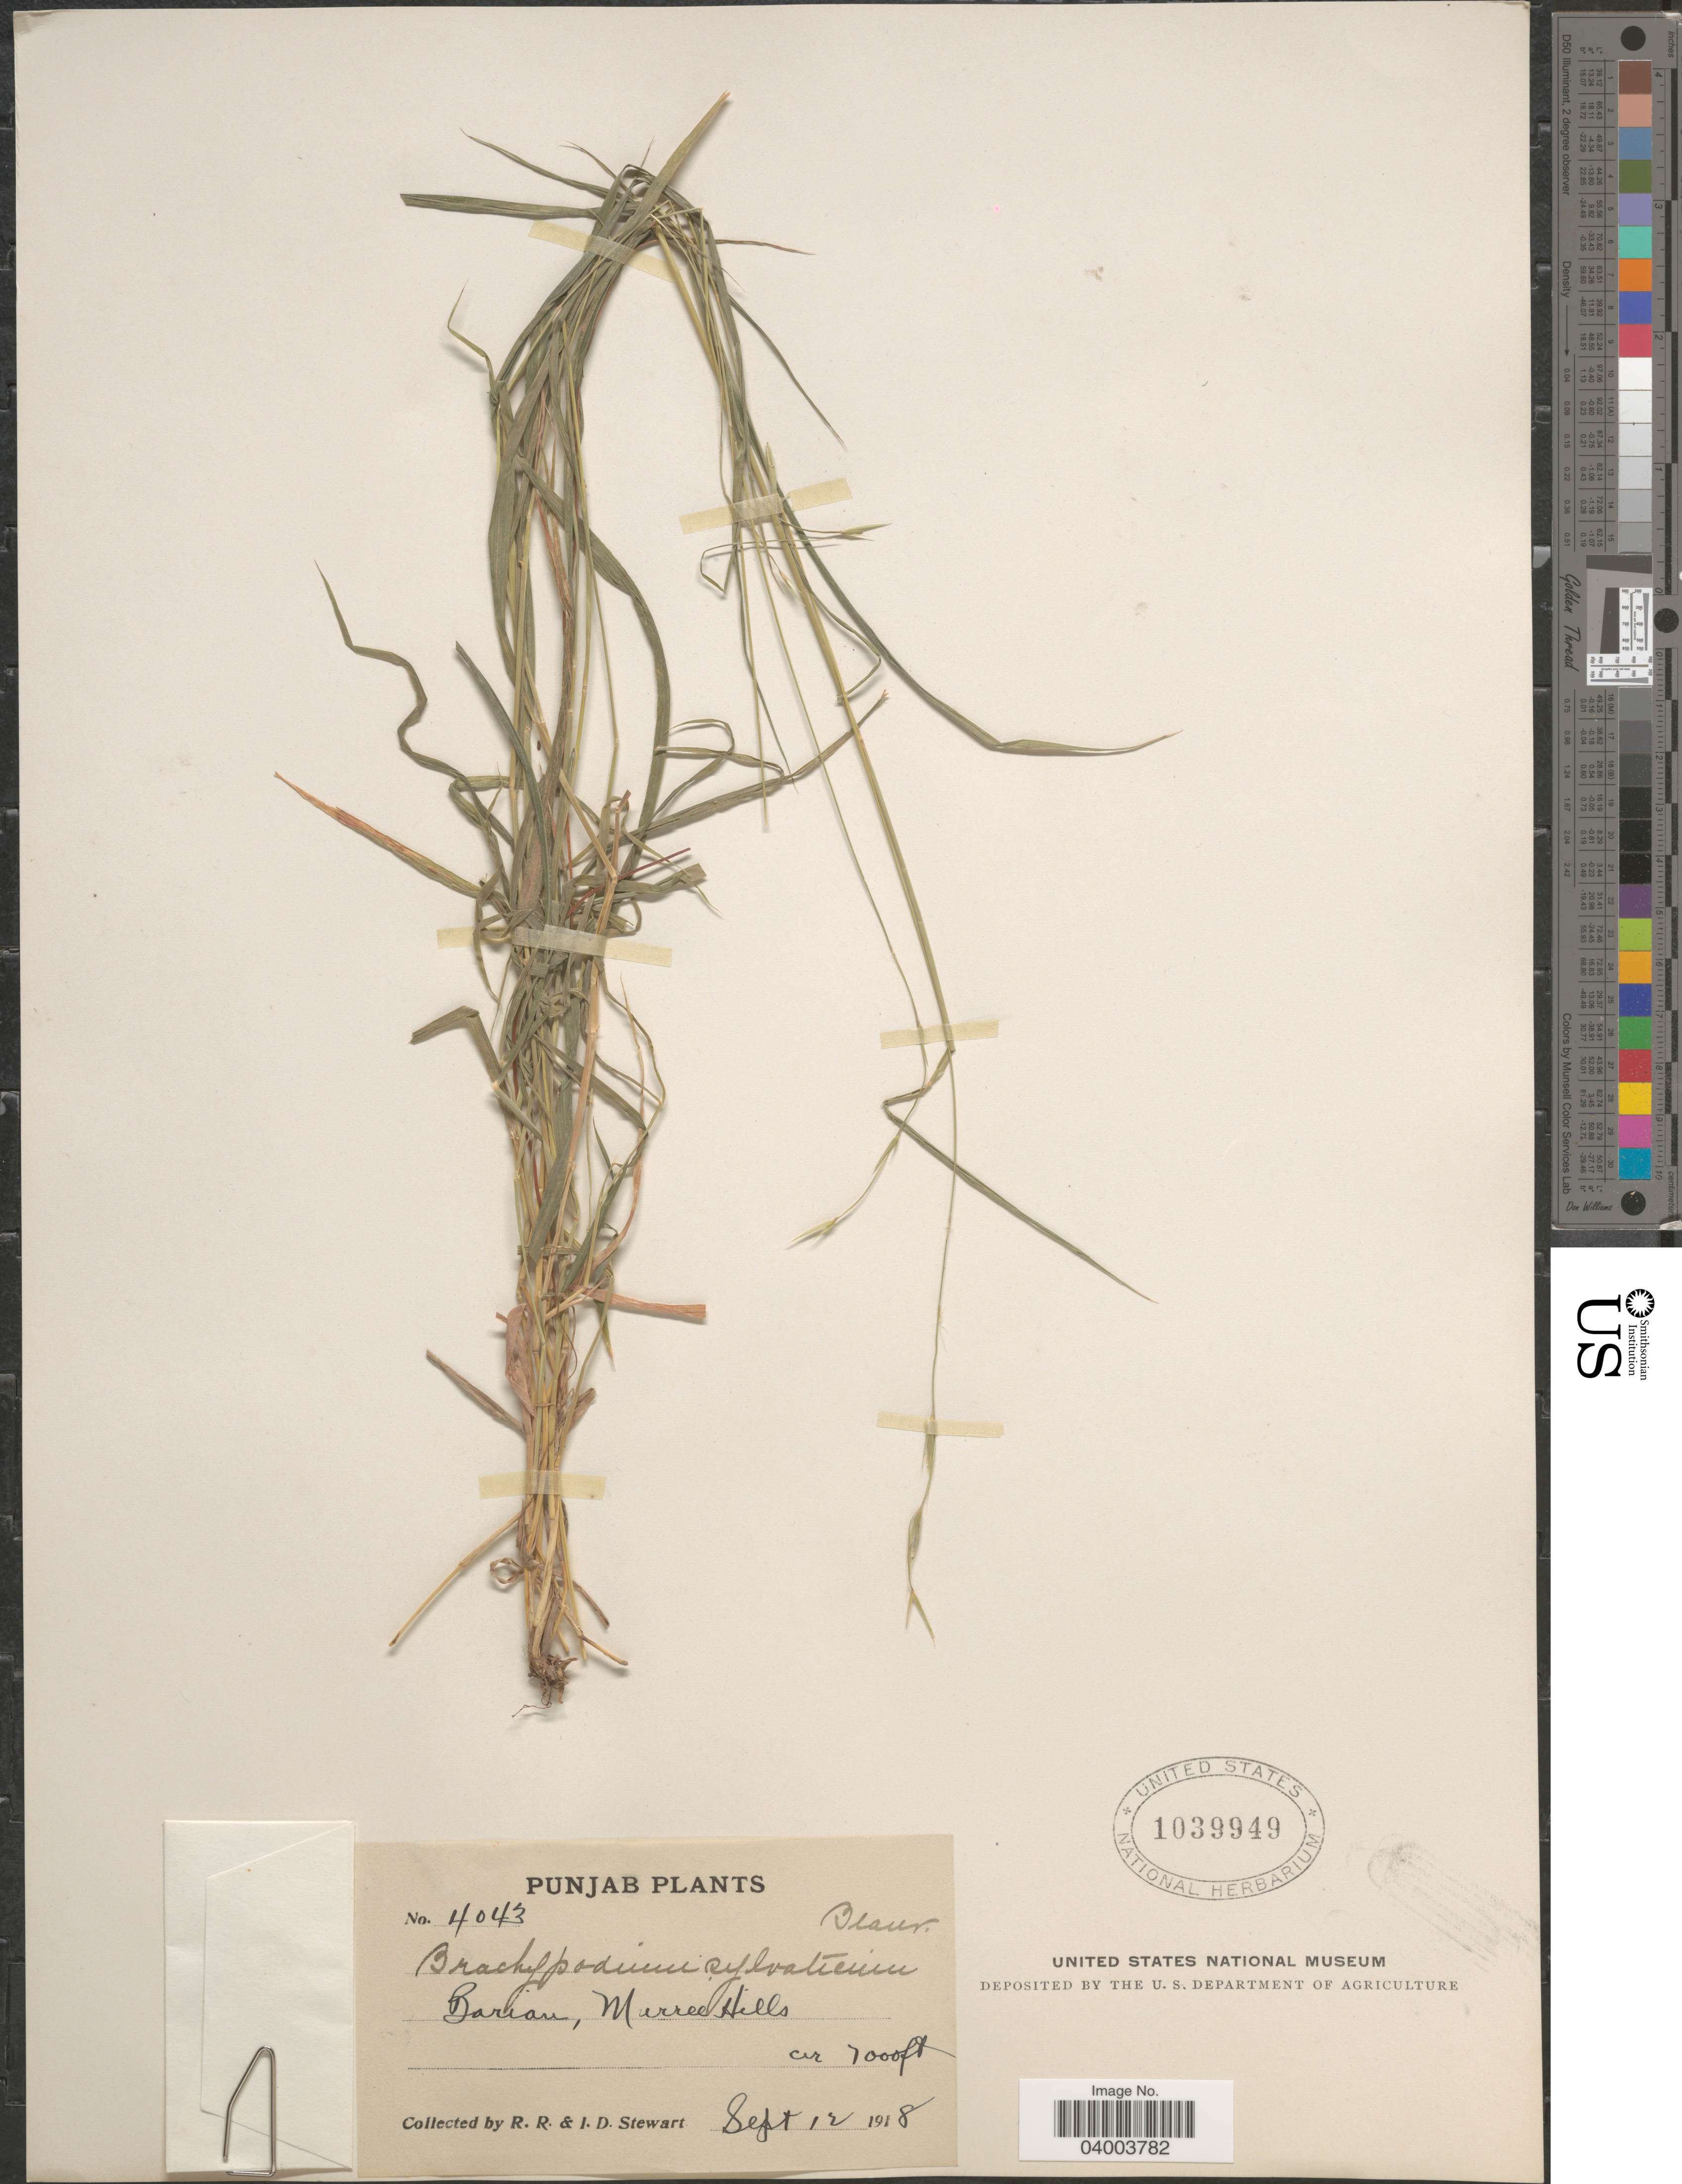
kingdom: Plantae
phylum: Tracheophyta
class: Liliopsida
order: Poales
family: Poaceae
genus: Brachypodium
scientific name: Brachypodium sylvaticum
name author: (Huds.) P. Beauv.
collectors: R. Stewart & I. Stewart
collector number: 4043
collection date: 1918-09-12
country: Pakistan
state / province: Punjab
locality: Punjab. Barian, Murree Hills.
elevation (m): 2134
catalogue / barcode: US 1039949